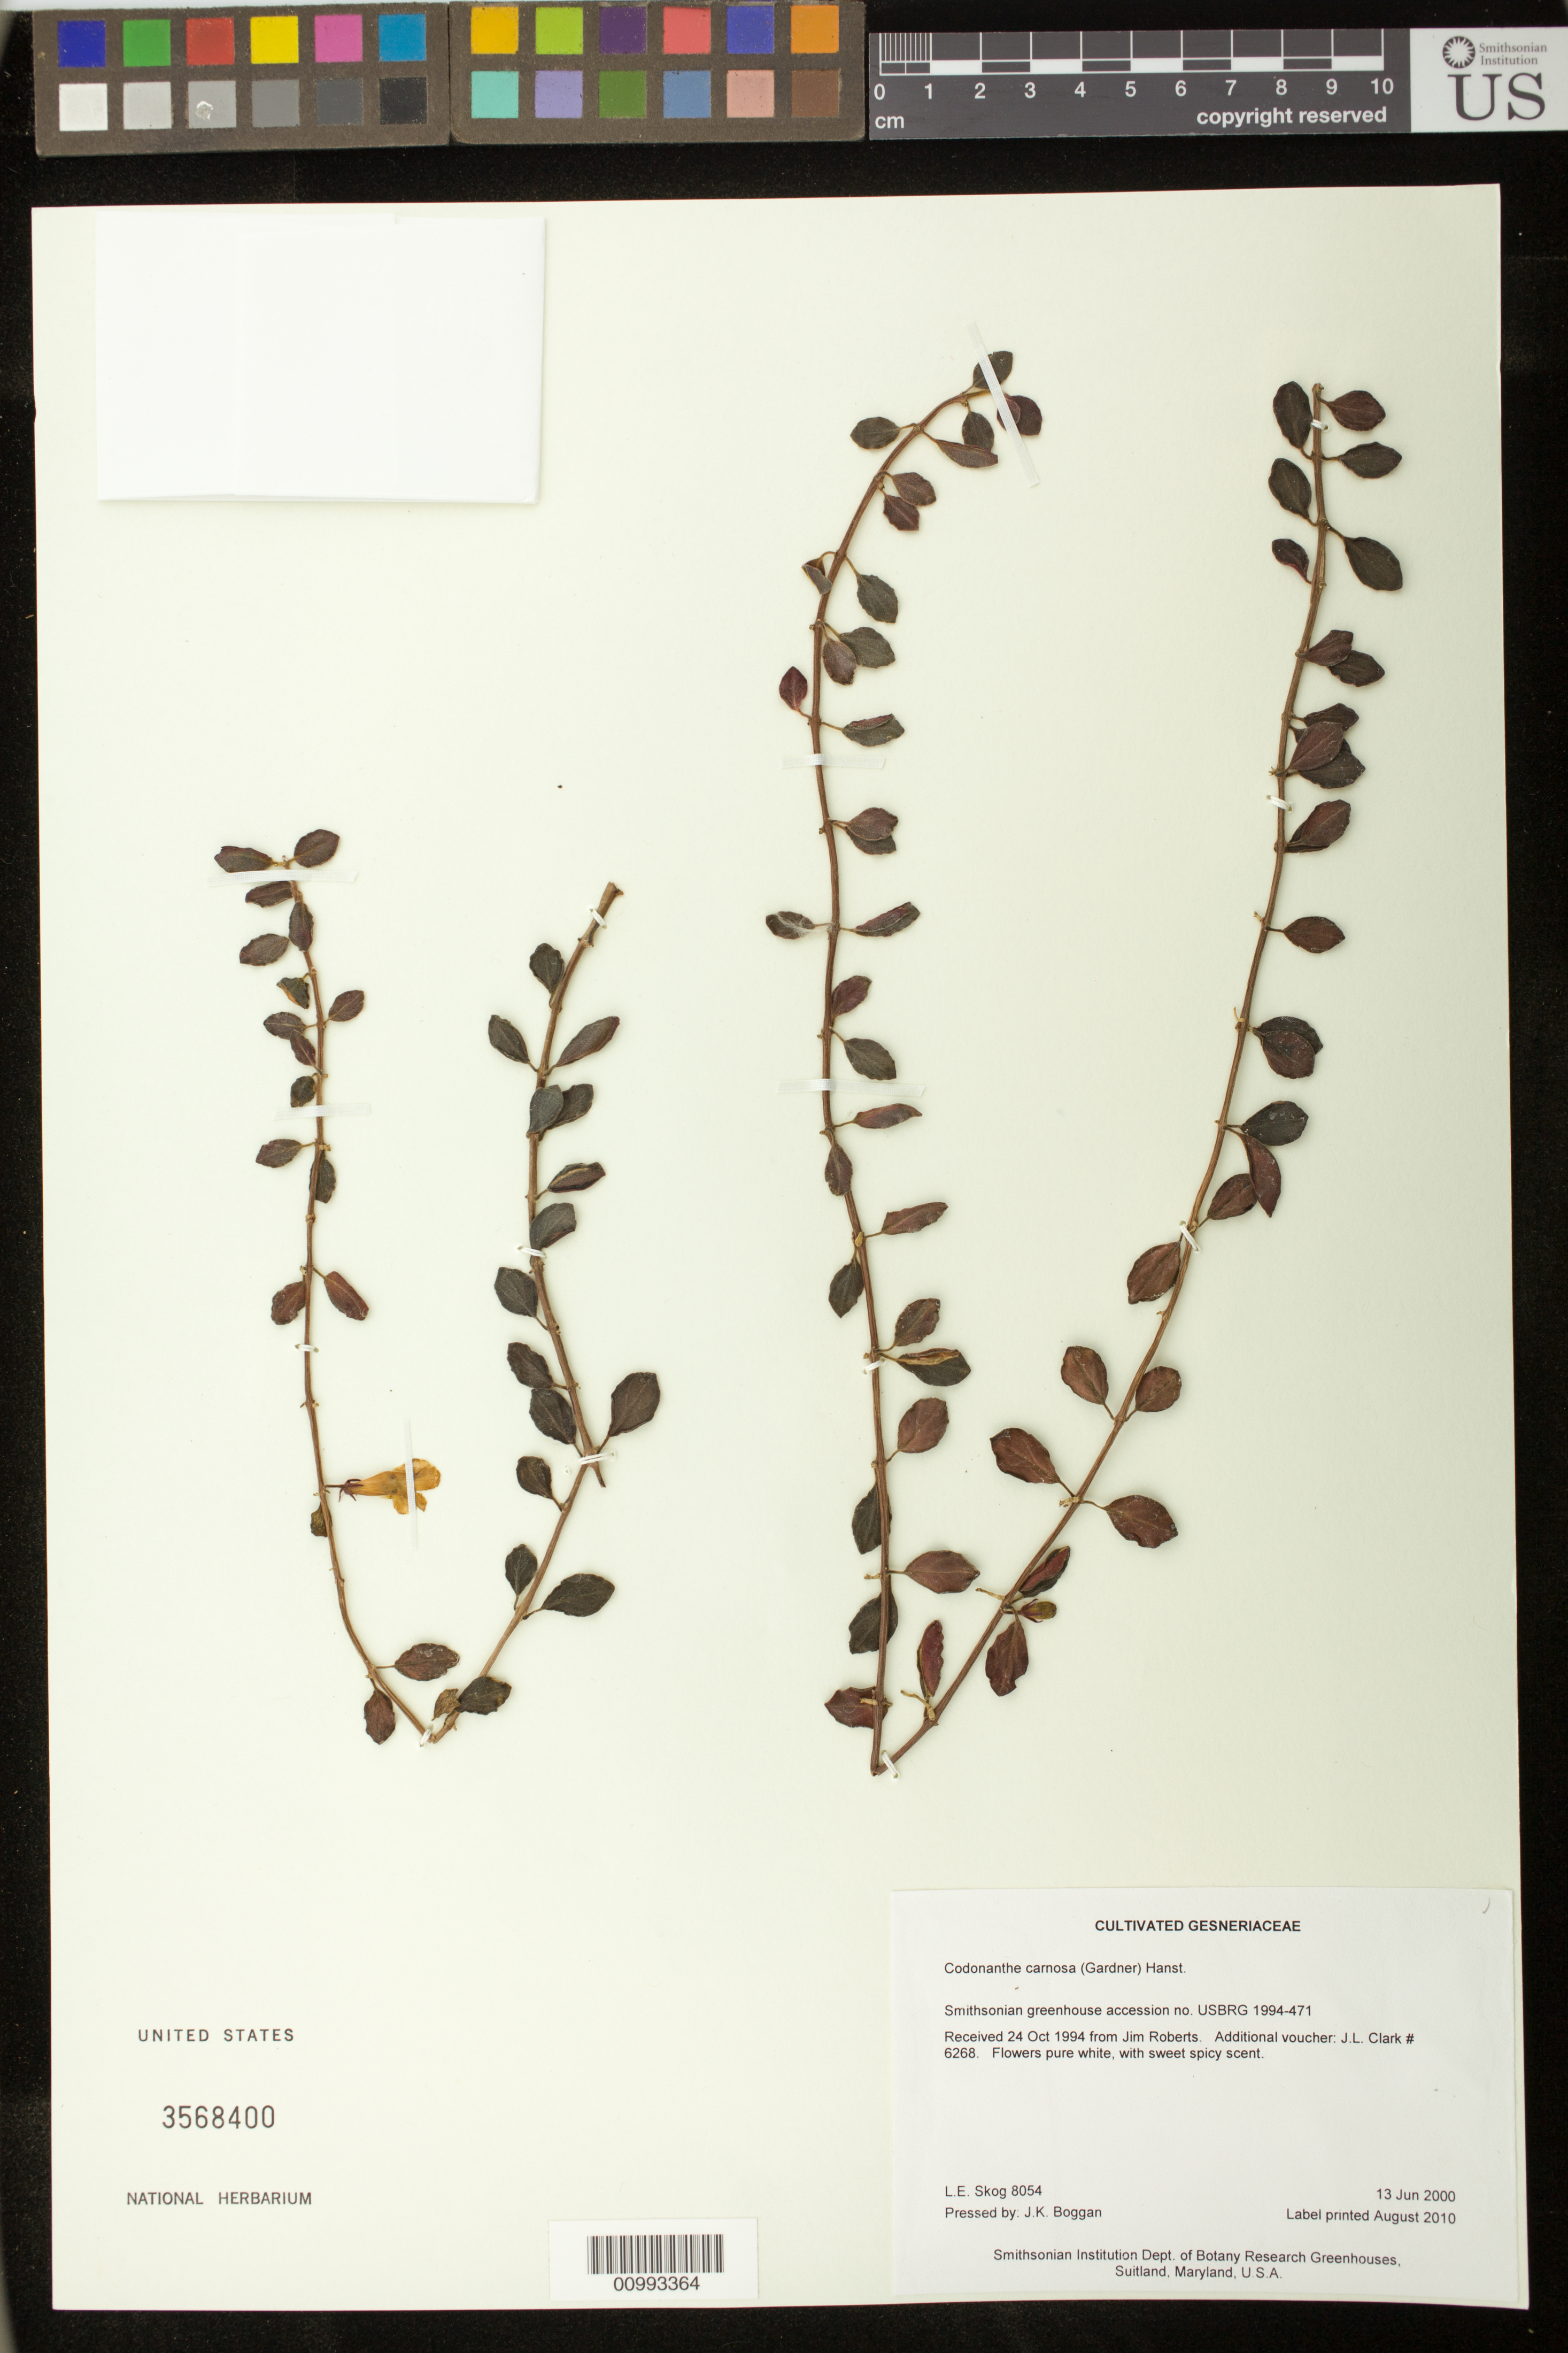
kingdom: Plantae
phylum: Tracheophyta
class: Magnoliopsida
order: Lamiales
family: Gesneriaceae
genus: Codonanthe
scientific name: Codonanthe carnosa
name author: (Gardner) Hanst.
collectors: L. E. Skog & J. K. Boggan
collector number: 8054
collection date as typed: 13 Jun 2000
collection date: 2000-06-13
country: United States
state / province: Maryland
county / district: Prince George's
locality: Smithsonian Institution Dept. of Botany Research Greenhouses, Suitland, Maryland, U.S.A.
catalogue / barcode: US 3568400